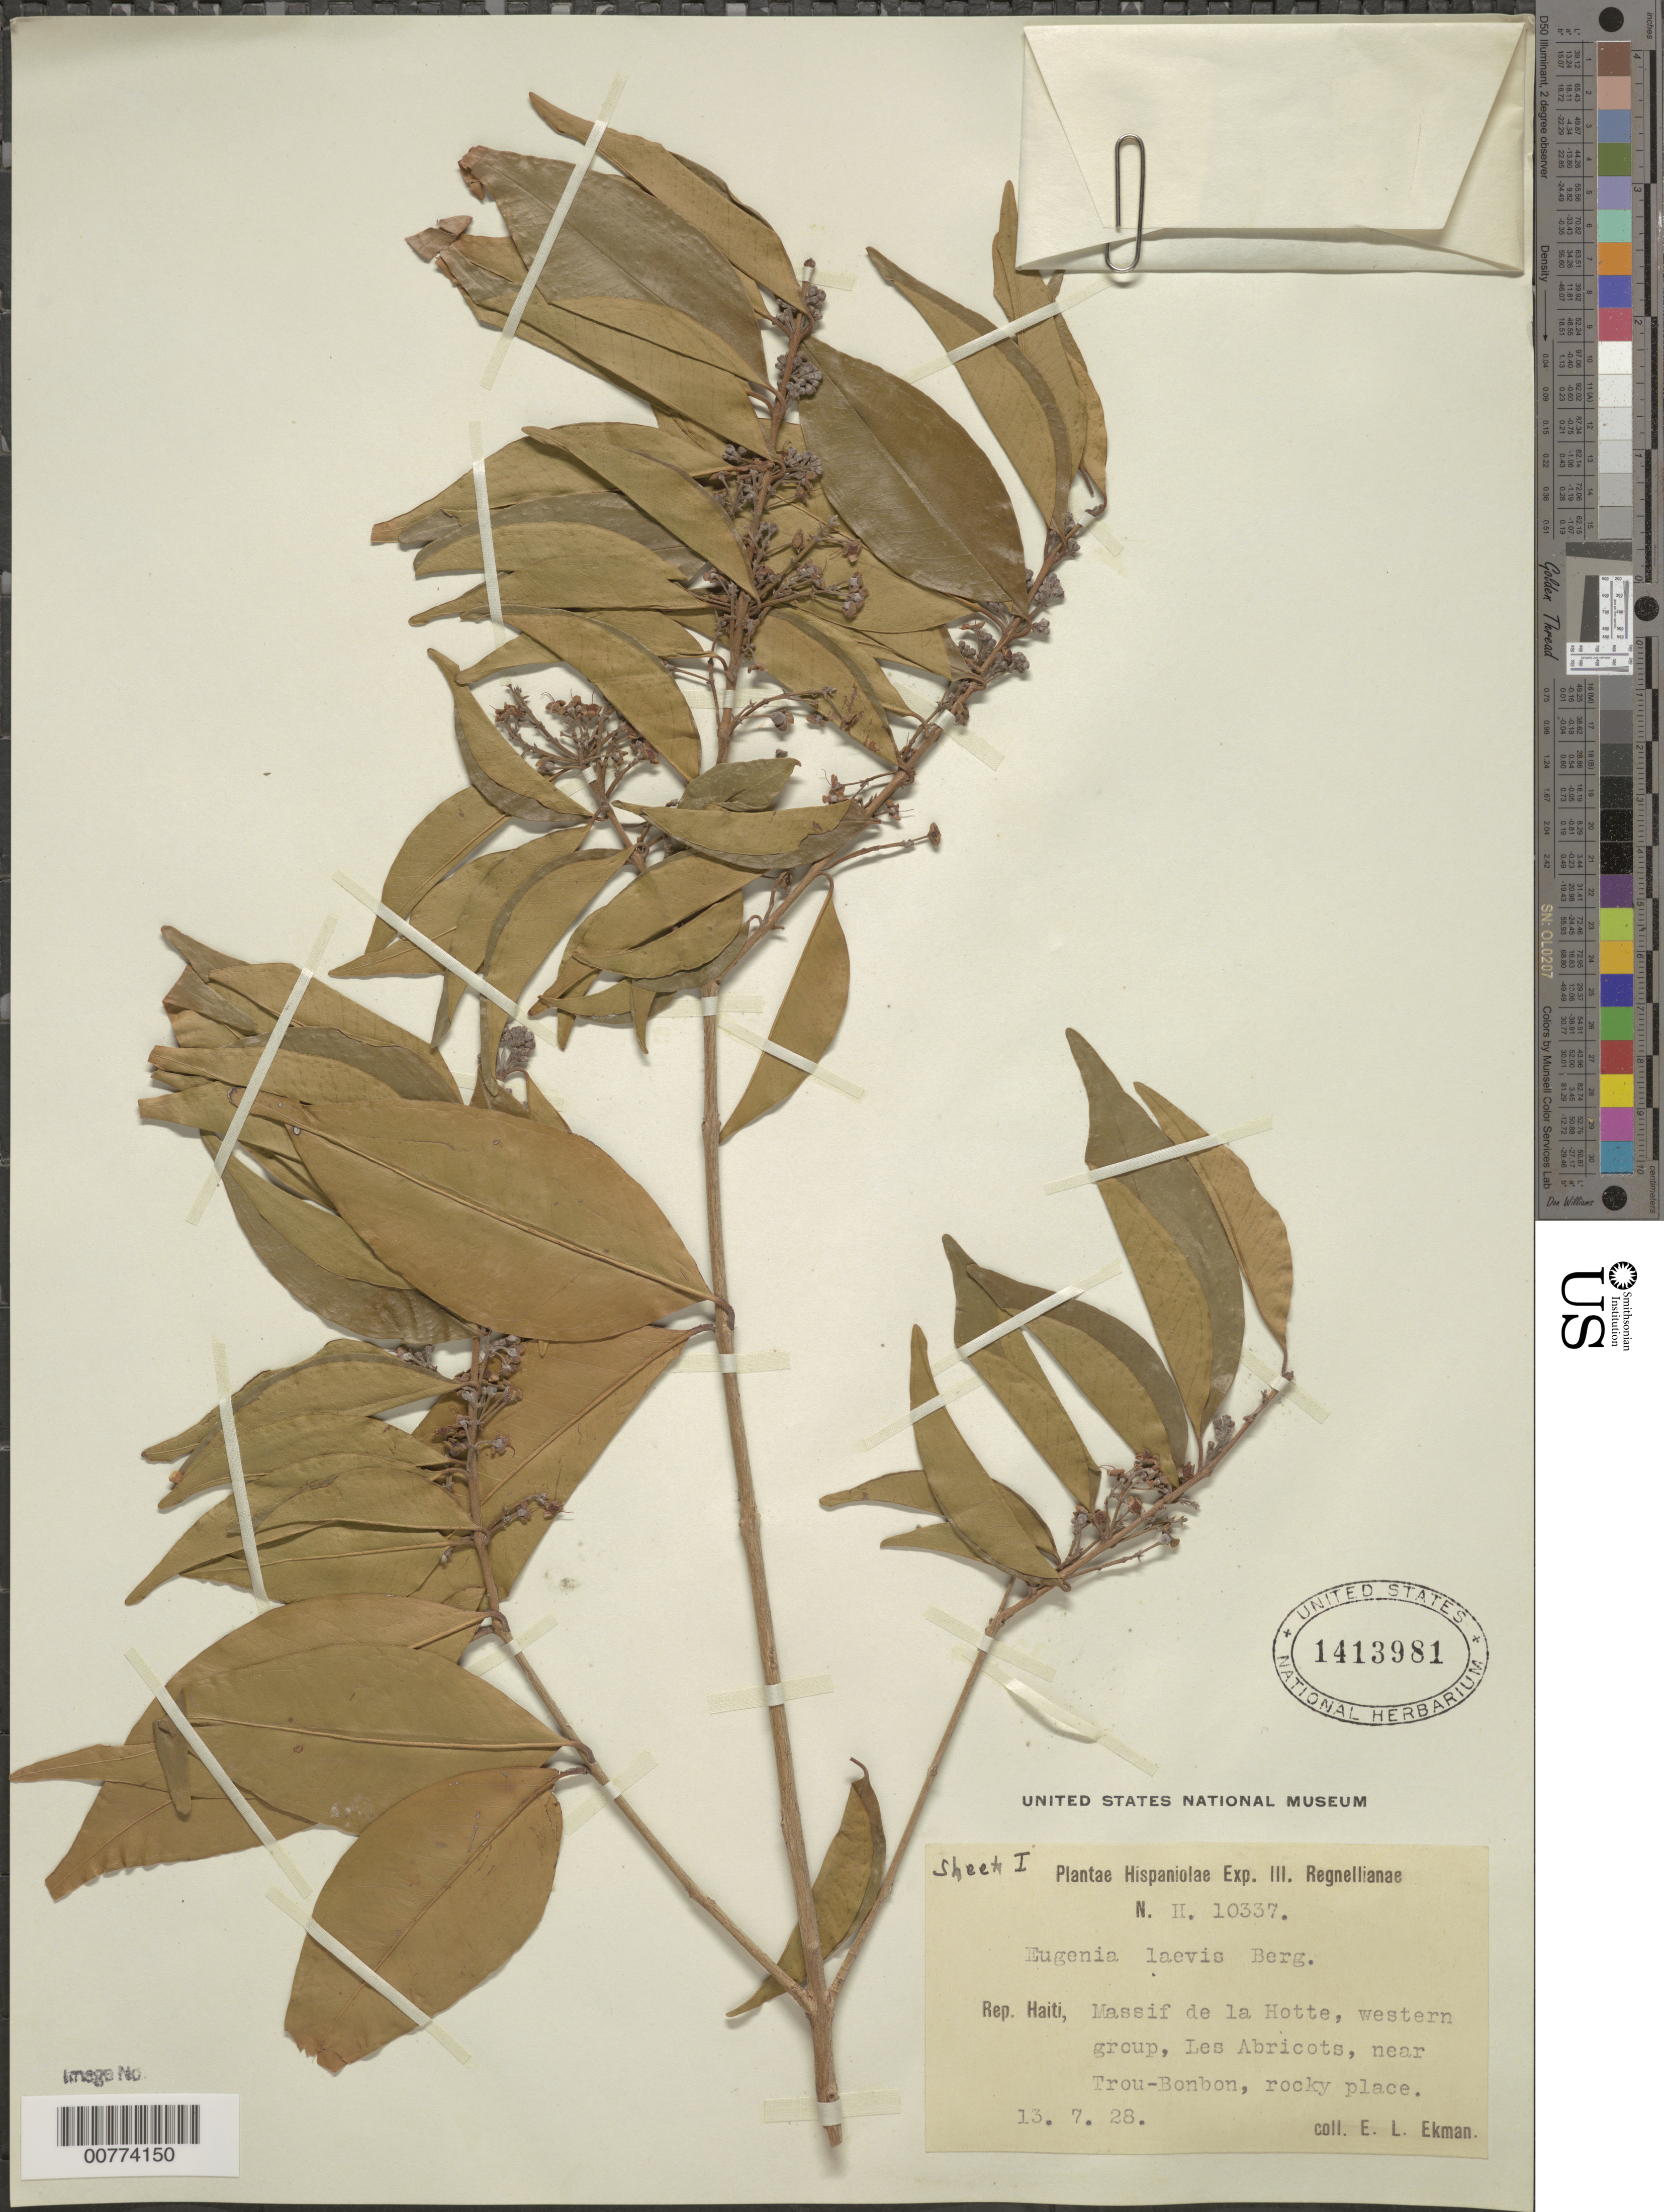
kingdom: Plantae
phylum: Tracheophyta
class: Magnoliopsida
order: Myrtales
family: Myrtaceae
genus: Eugenia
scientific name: Eugenia laevis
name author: O. Berg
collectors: E. L. Ekman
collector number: H 10337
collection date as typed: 13 Jul 1928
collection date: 1928-07-13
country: Haiti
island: Hispaniola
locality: Massif de la Hotte, western group, Les Abricots, near Trou-Bonbon.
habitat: Rocky place.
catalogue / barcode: US 1413981